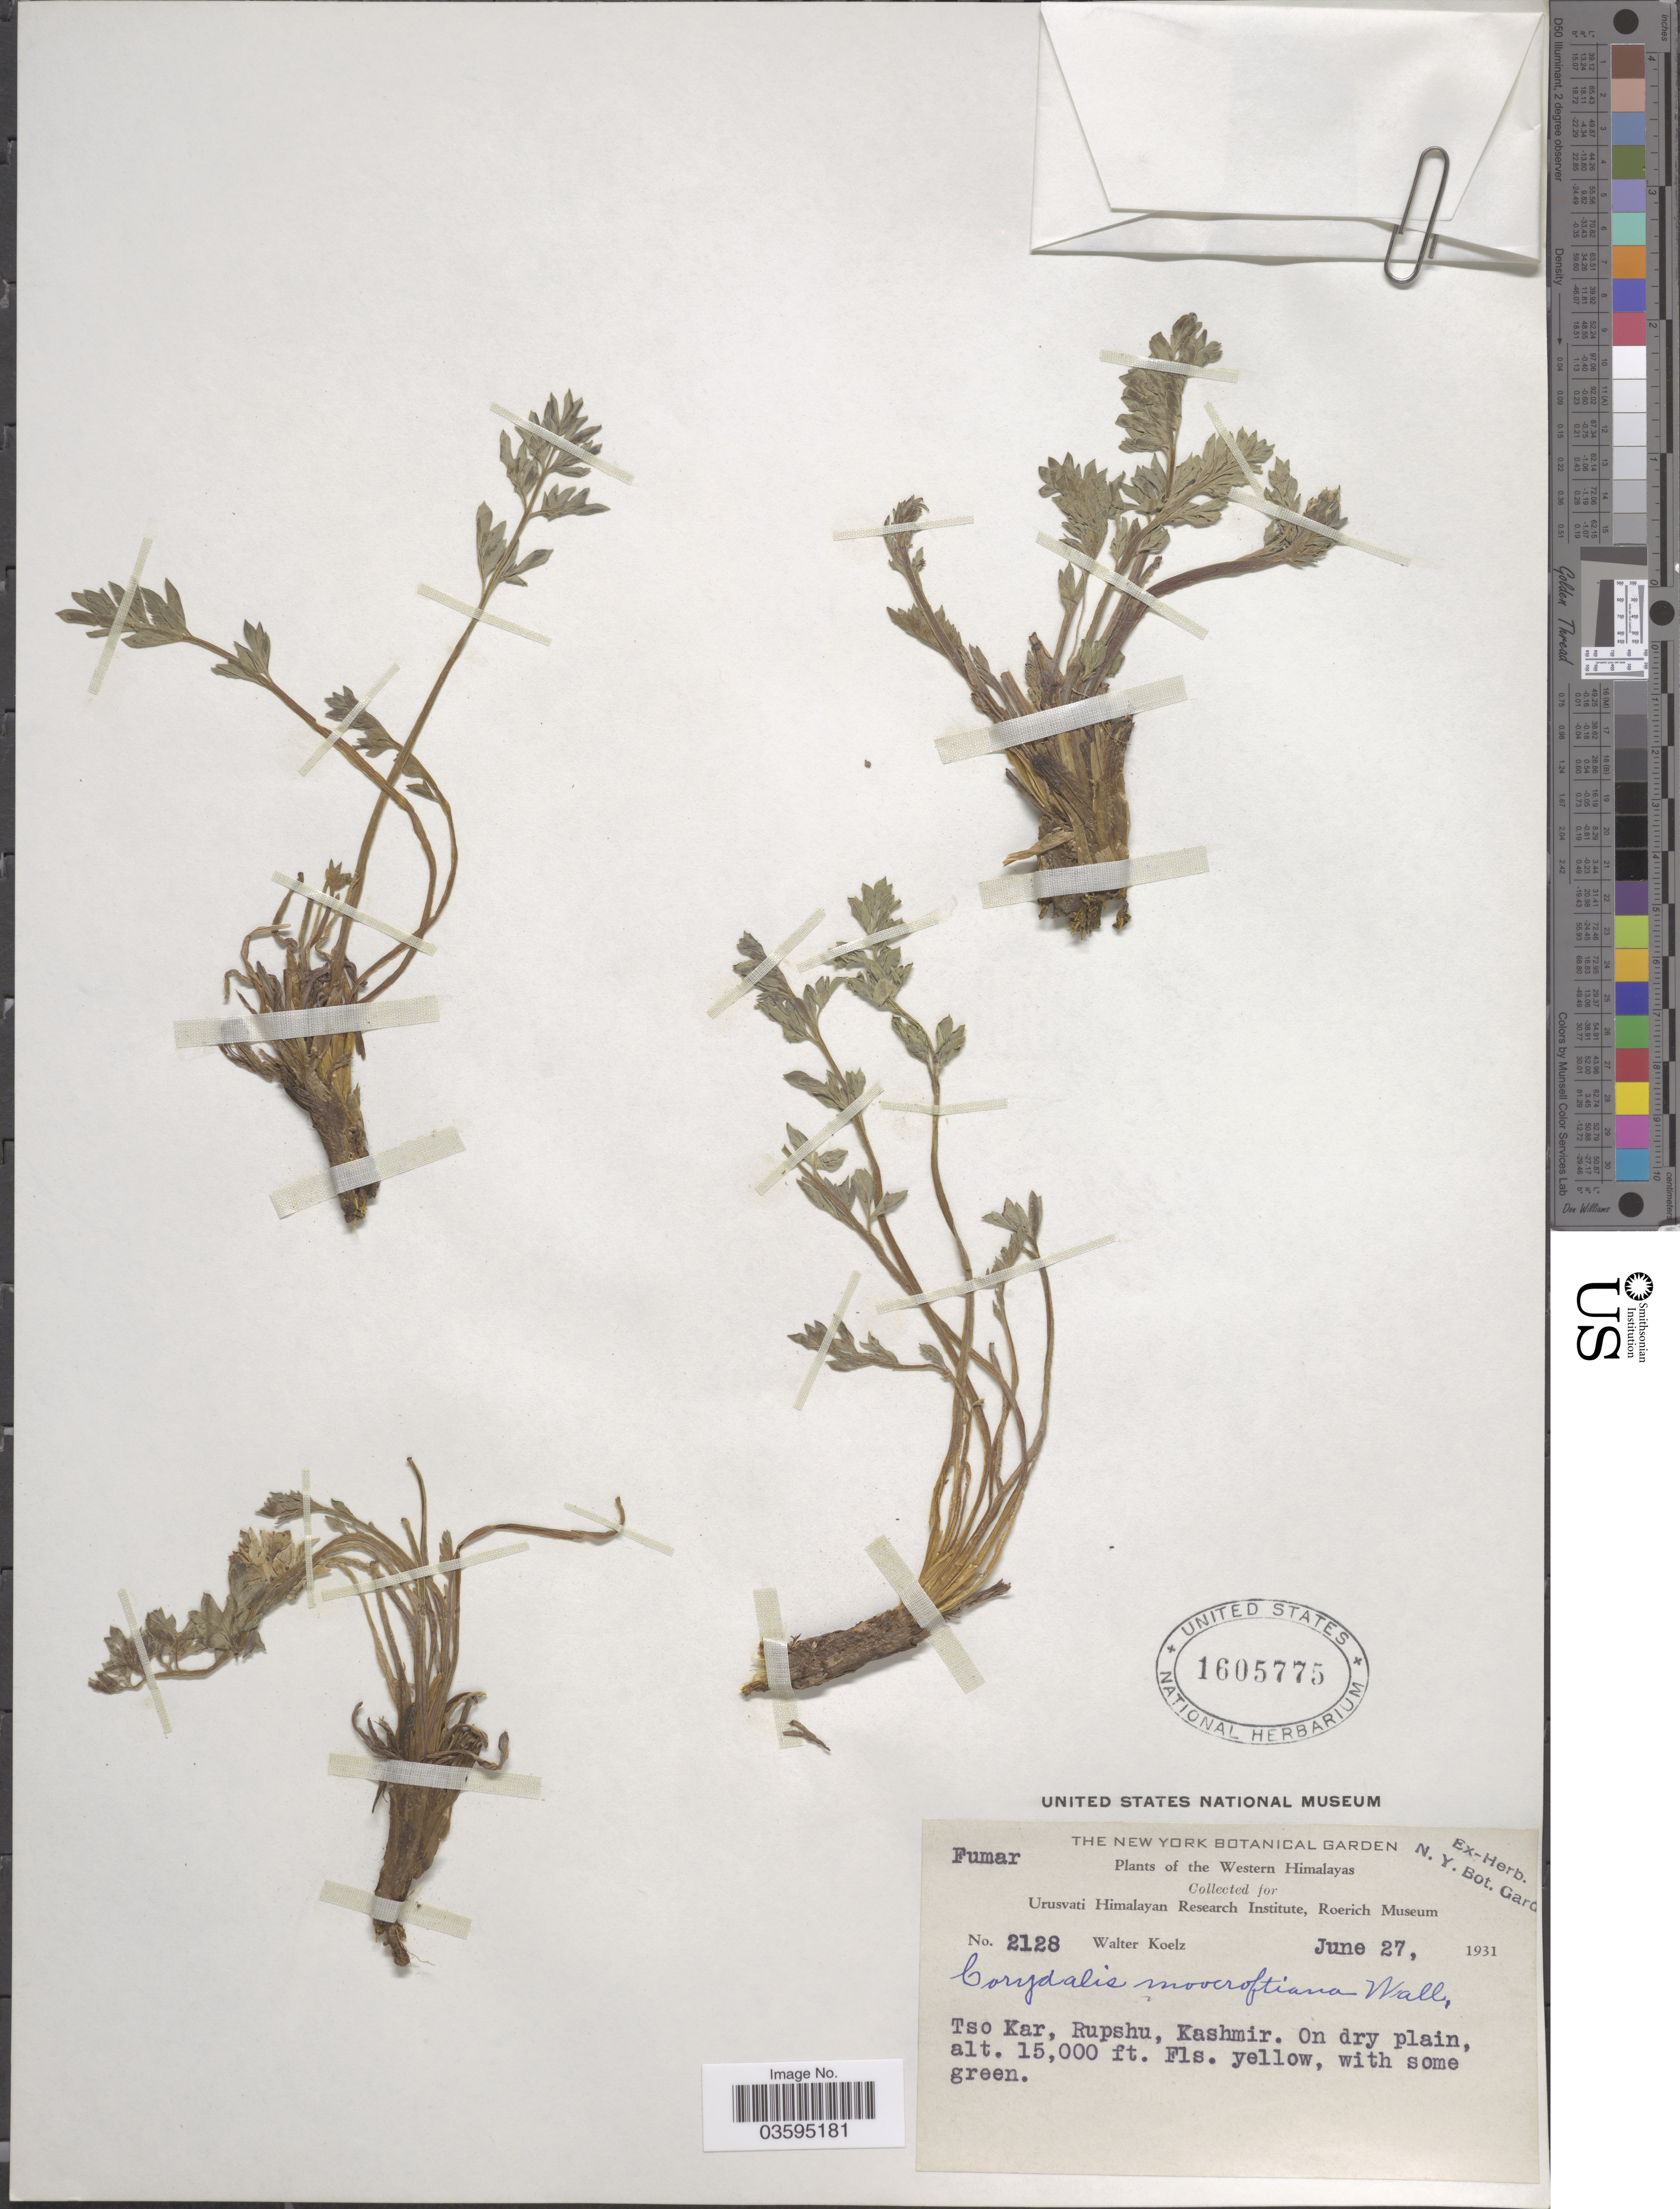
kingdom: Plantae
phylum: Tracheophyta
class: Magnoliopsida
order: Ranunculales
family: Papaveraceae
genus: Corydalis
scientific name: Corydalis moorcroftiana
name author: Wall. ex Hook. f. & Thomson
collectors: W. N. Koelz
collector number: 2128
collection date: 1931-06-27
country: India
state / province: Jammu and Kashmir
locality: Western Himalayas. Tso Kar, Rupshu, Kashmir.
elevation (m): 4572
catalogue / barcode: US 1605775